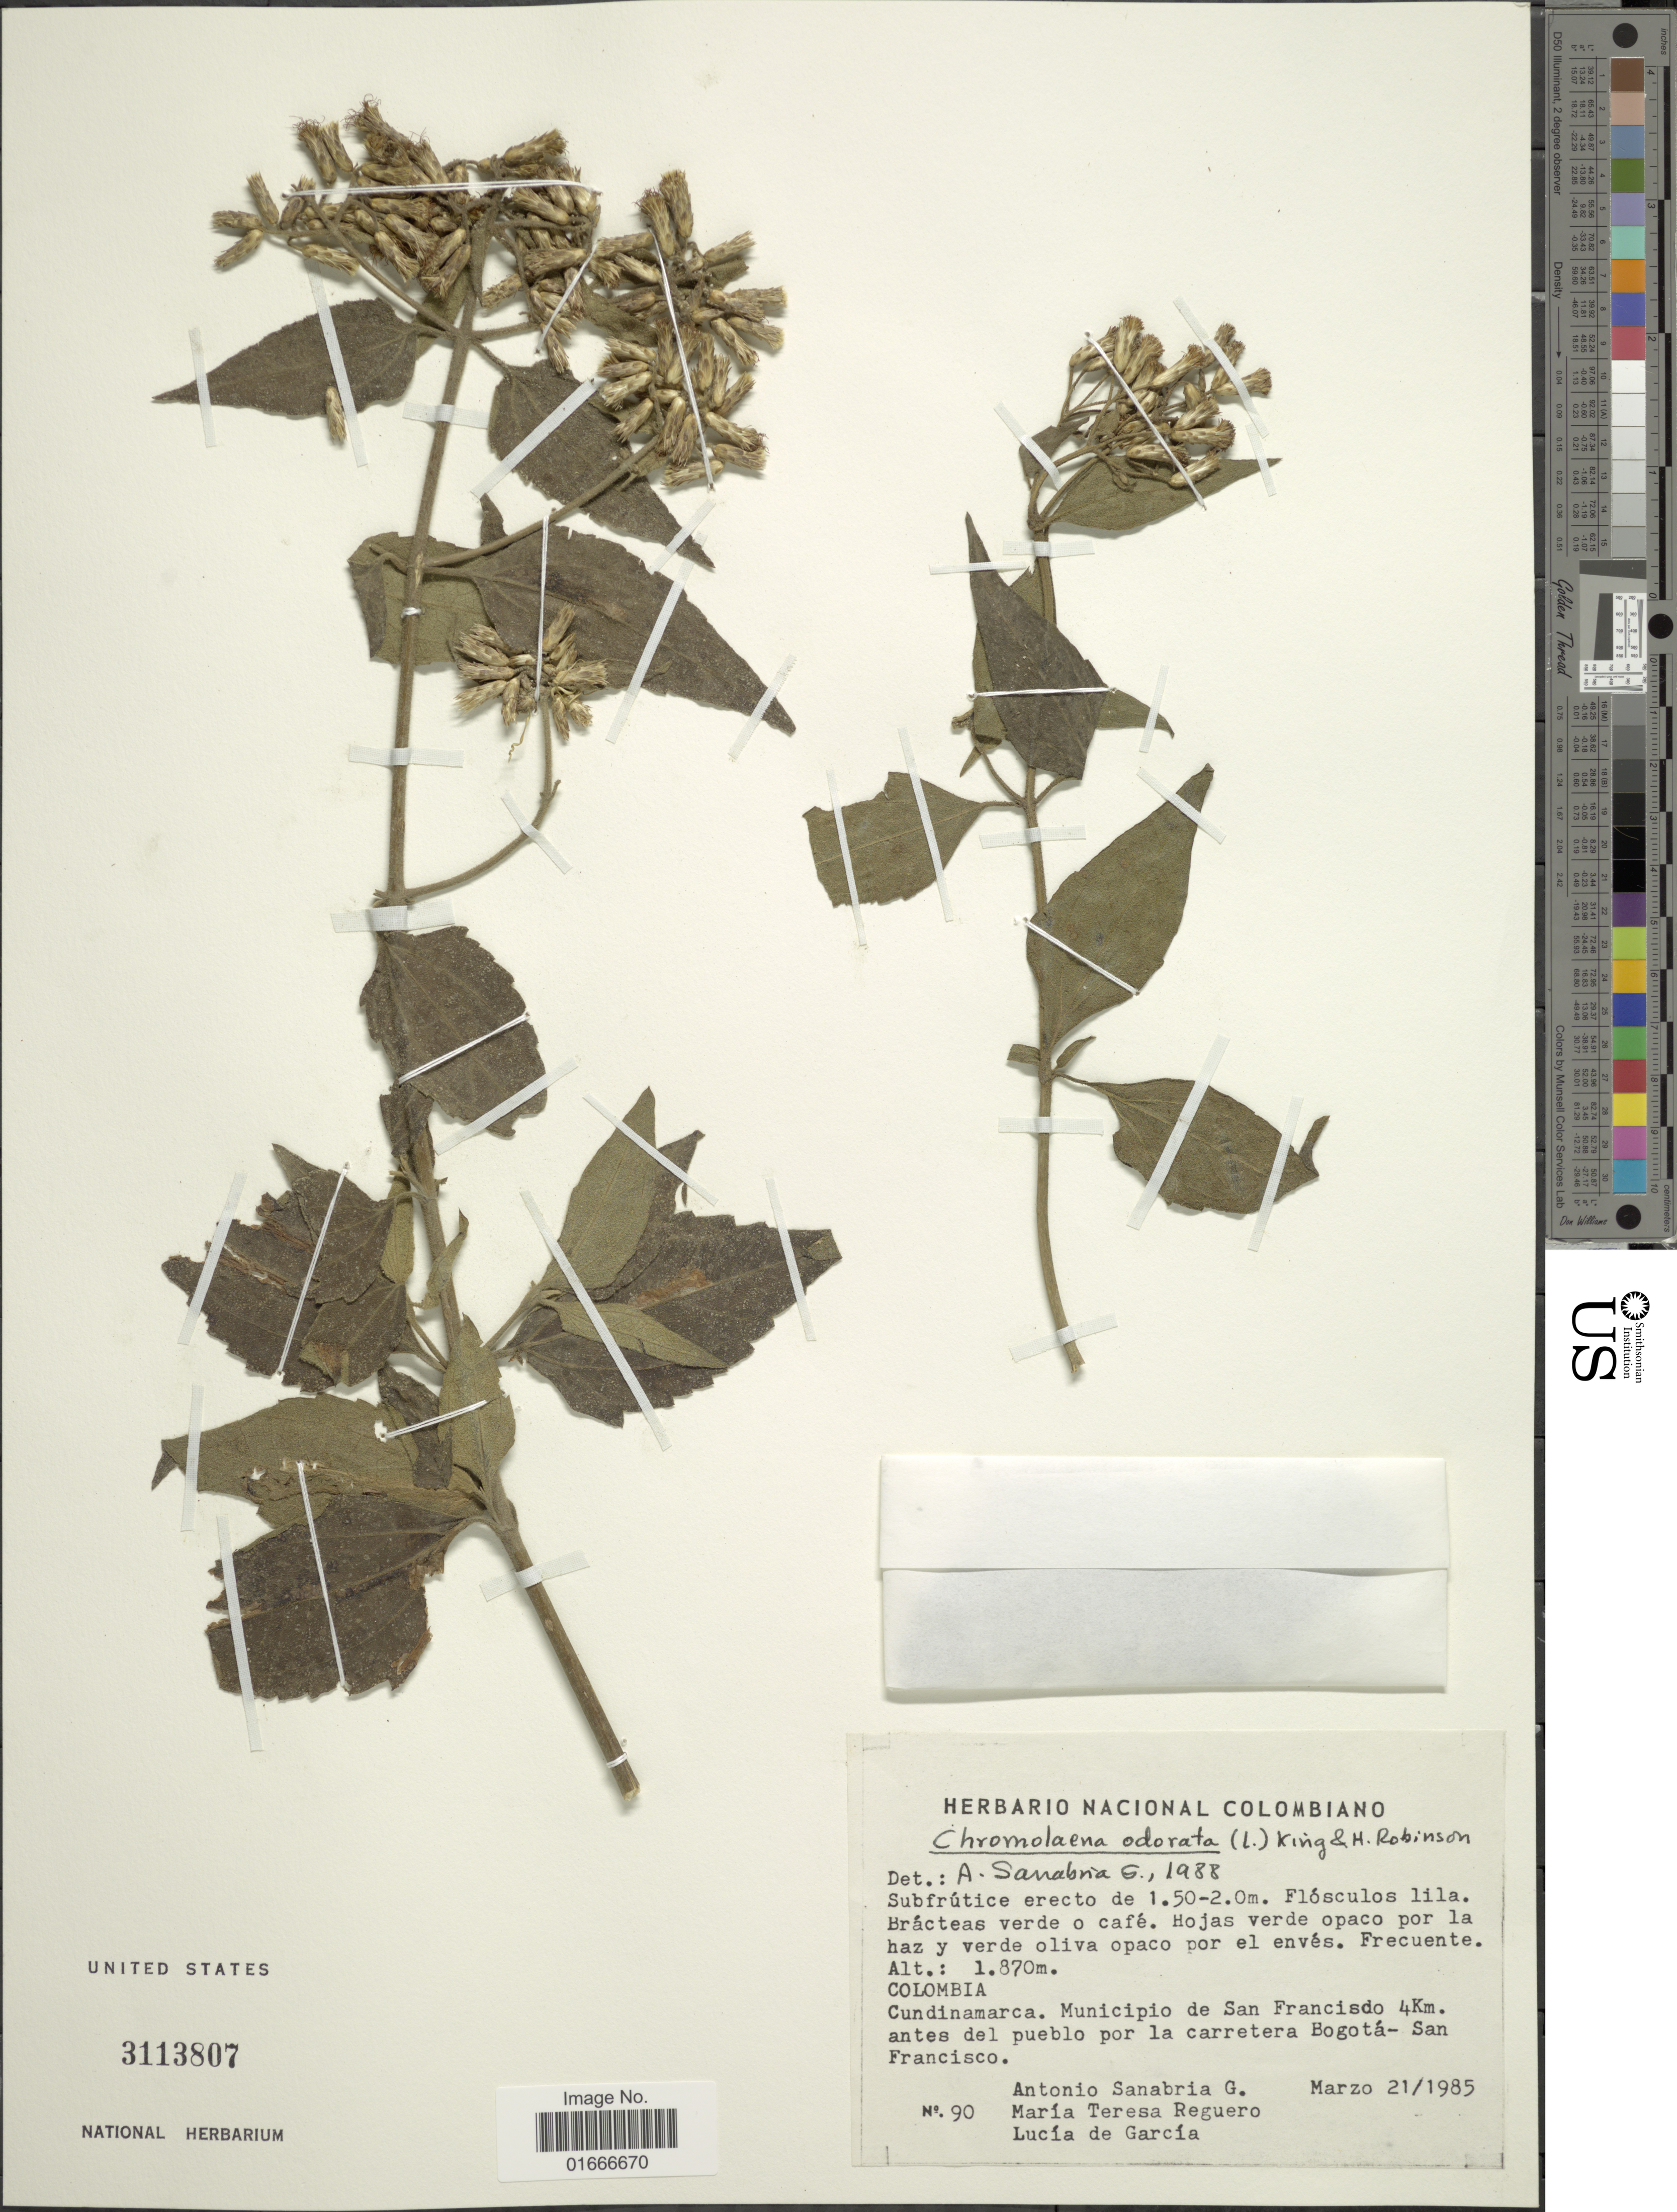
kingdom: Plantae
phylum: Tracheophyta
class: Magnoliopsida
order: Asterales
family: Asteraceae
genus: Chromolaena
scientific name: Chromolaena odorata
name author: (L.) R.M. King & H. Rob.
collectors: A. Sanabria G., M. Reguero & L. Garcia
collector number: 90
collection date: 1985-03-21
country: Colombia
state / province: Cundinamarca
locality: Municipio de San Francisco 4 km antes del pueblo por la carretera Bogota-San Francisco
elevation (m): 1870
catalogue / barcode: US 3113807